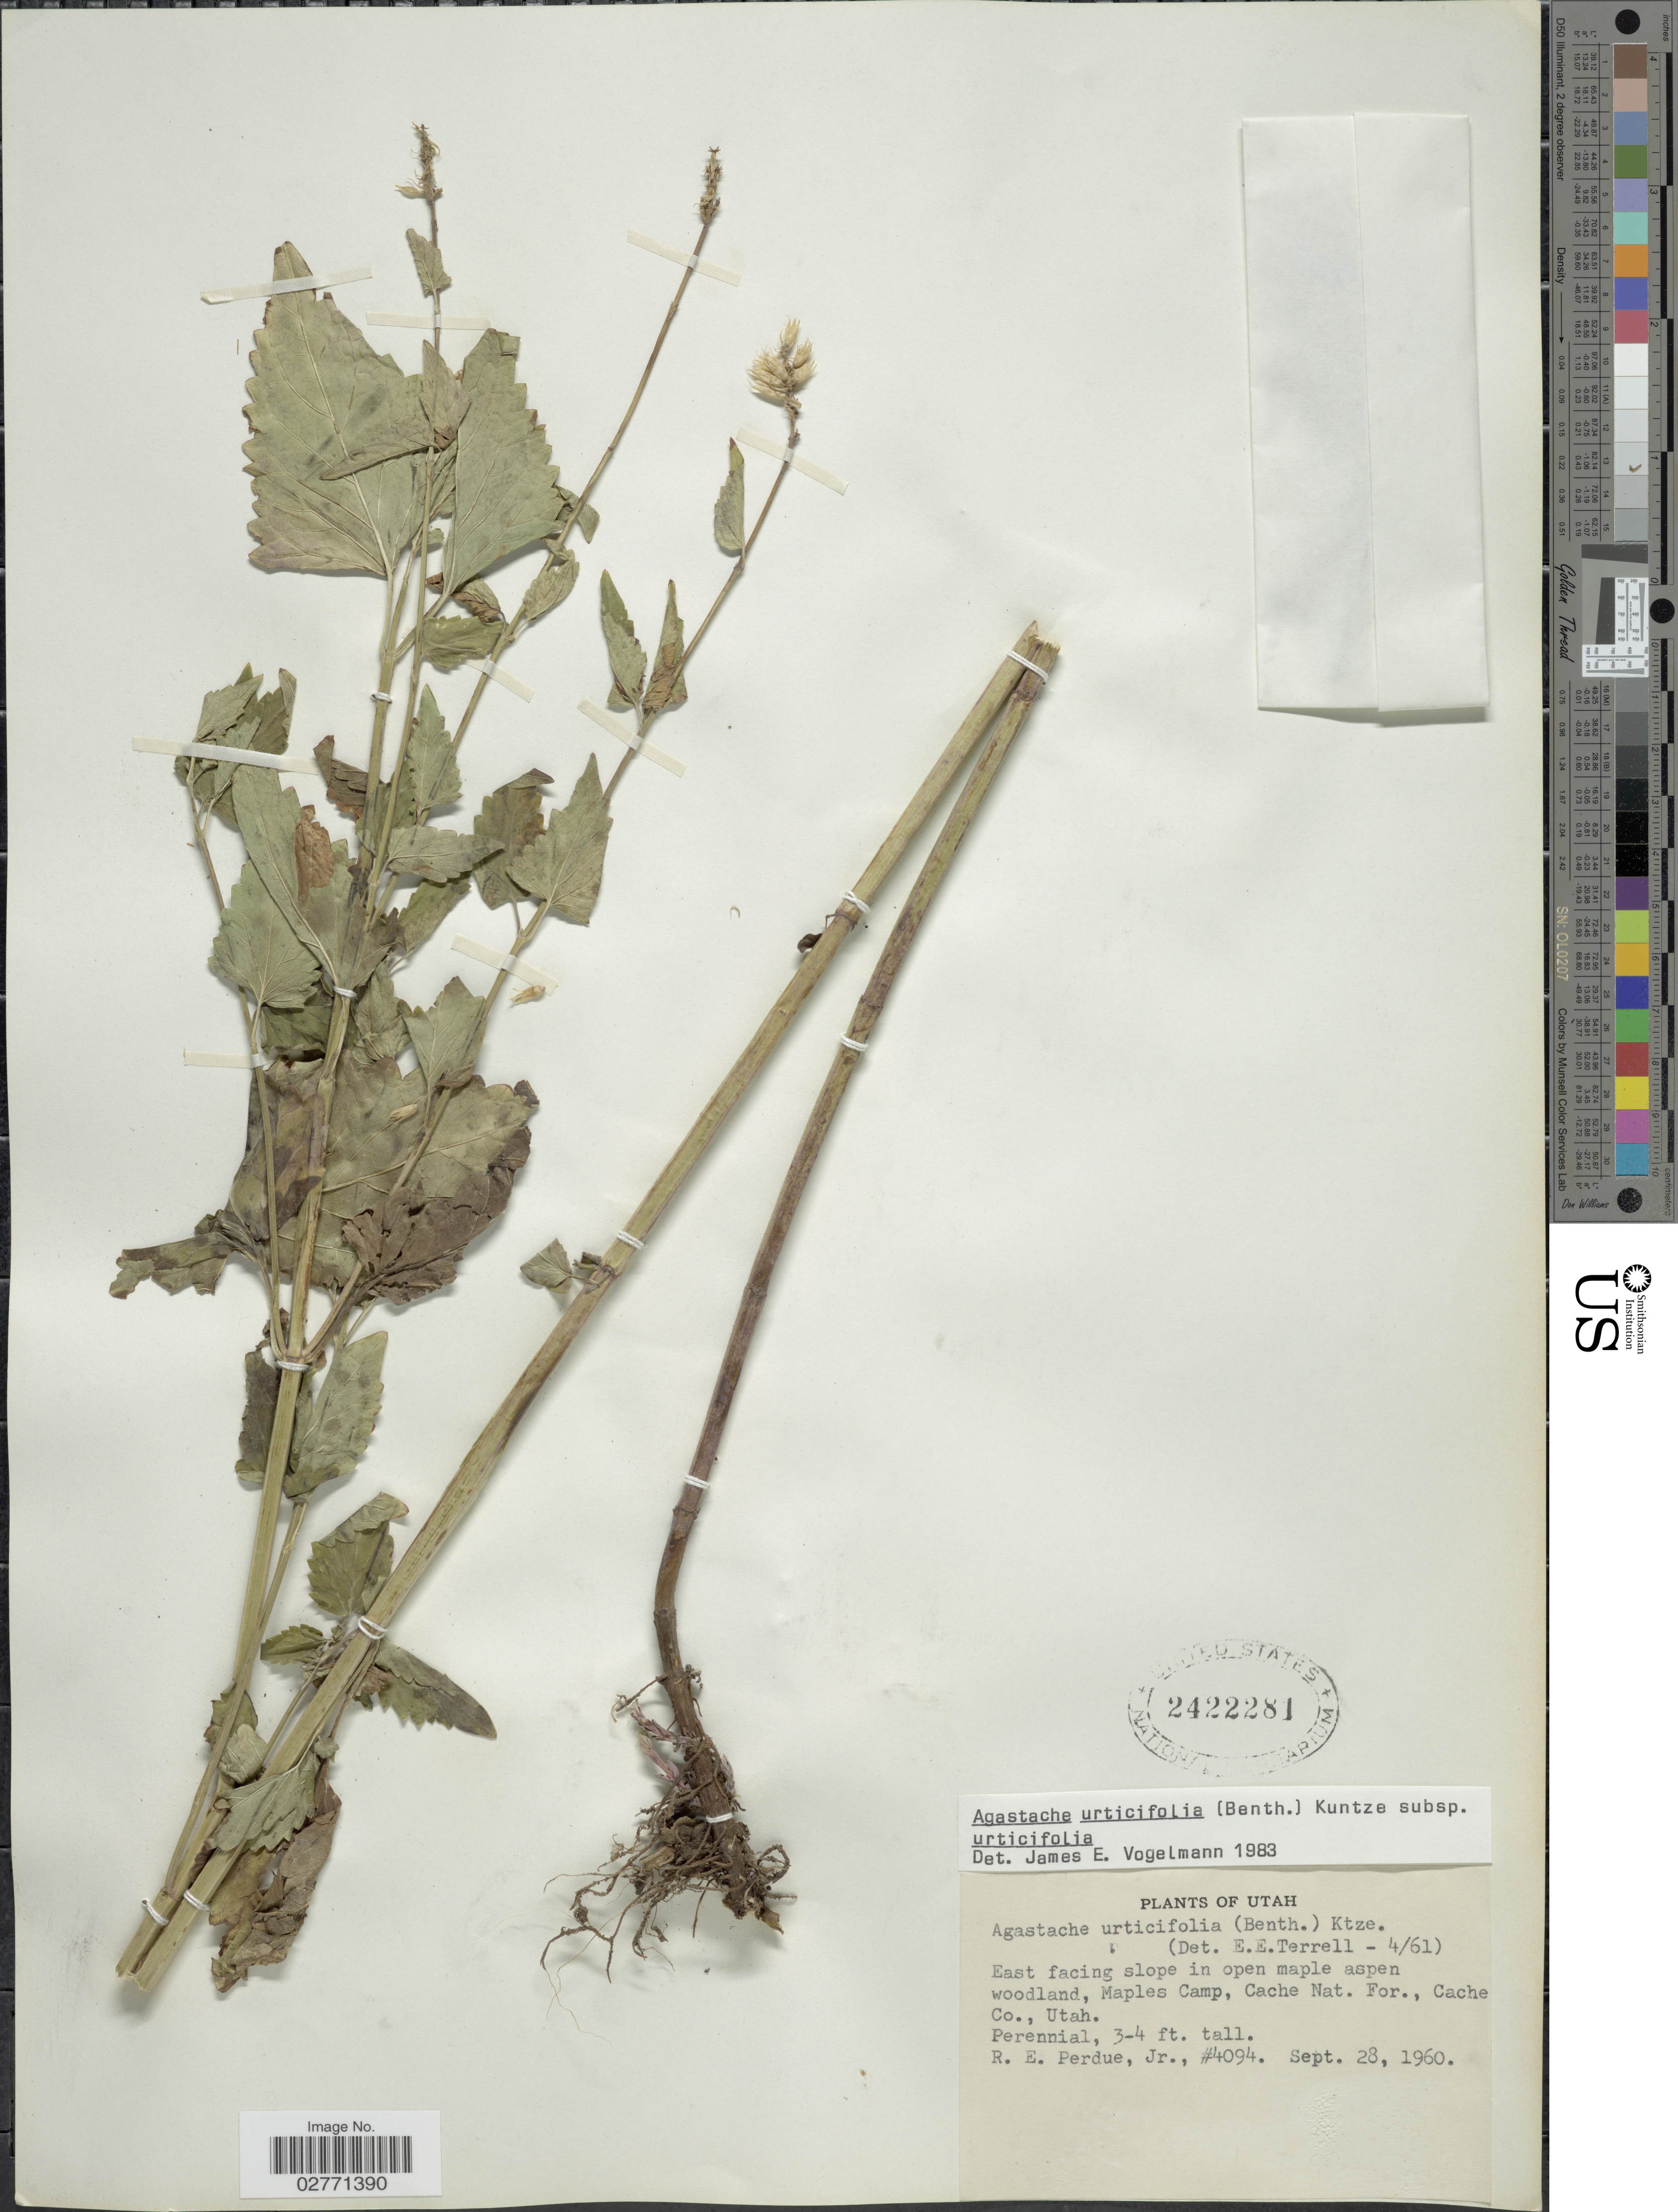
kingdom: Plantae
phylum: Tracheophyta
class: Magnoliopsida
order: Lamiales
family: Lamiaceae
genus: Agastache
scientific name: Agastache urticifolia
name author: (Benth.) Kuntze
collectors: R. E. Perdue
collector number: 4094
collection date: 1960-09-28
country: United States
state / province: Utah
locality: East facing slope in open maple aspen woodland, Maples Camp, Cache Nat. For., Cache Co.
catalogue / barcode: US 2422281